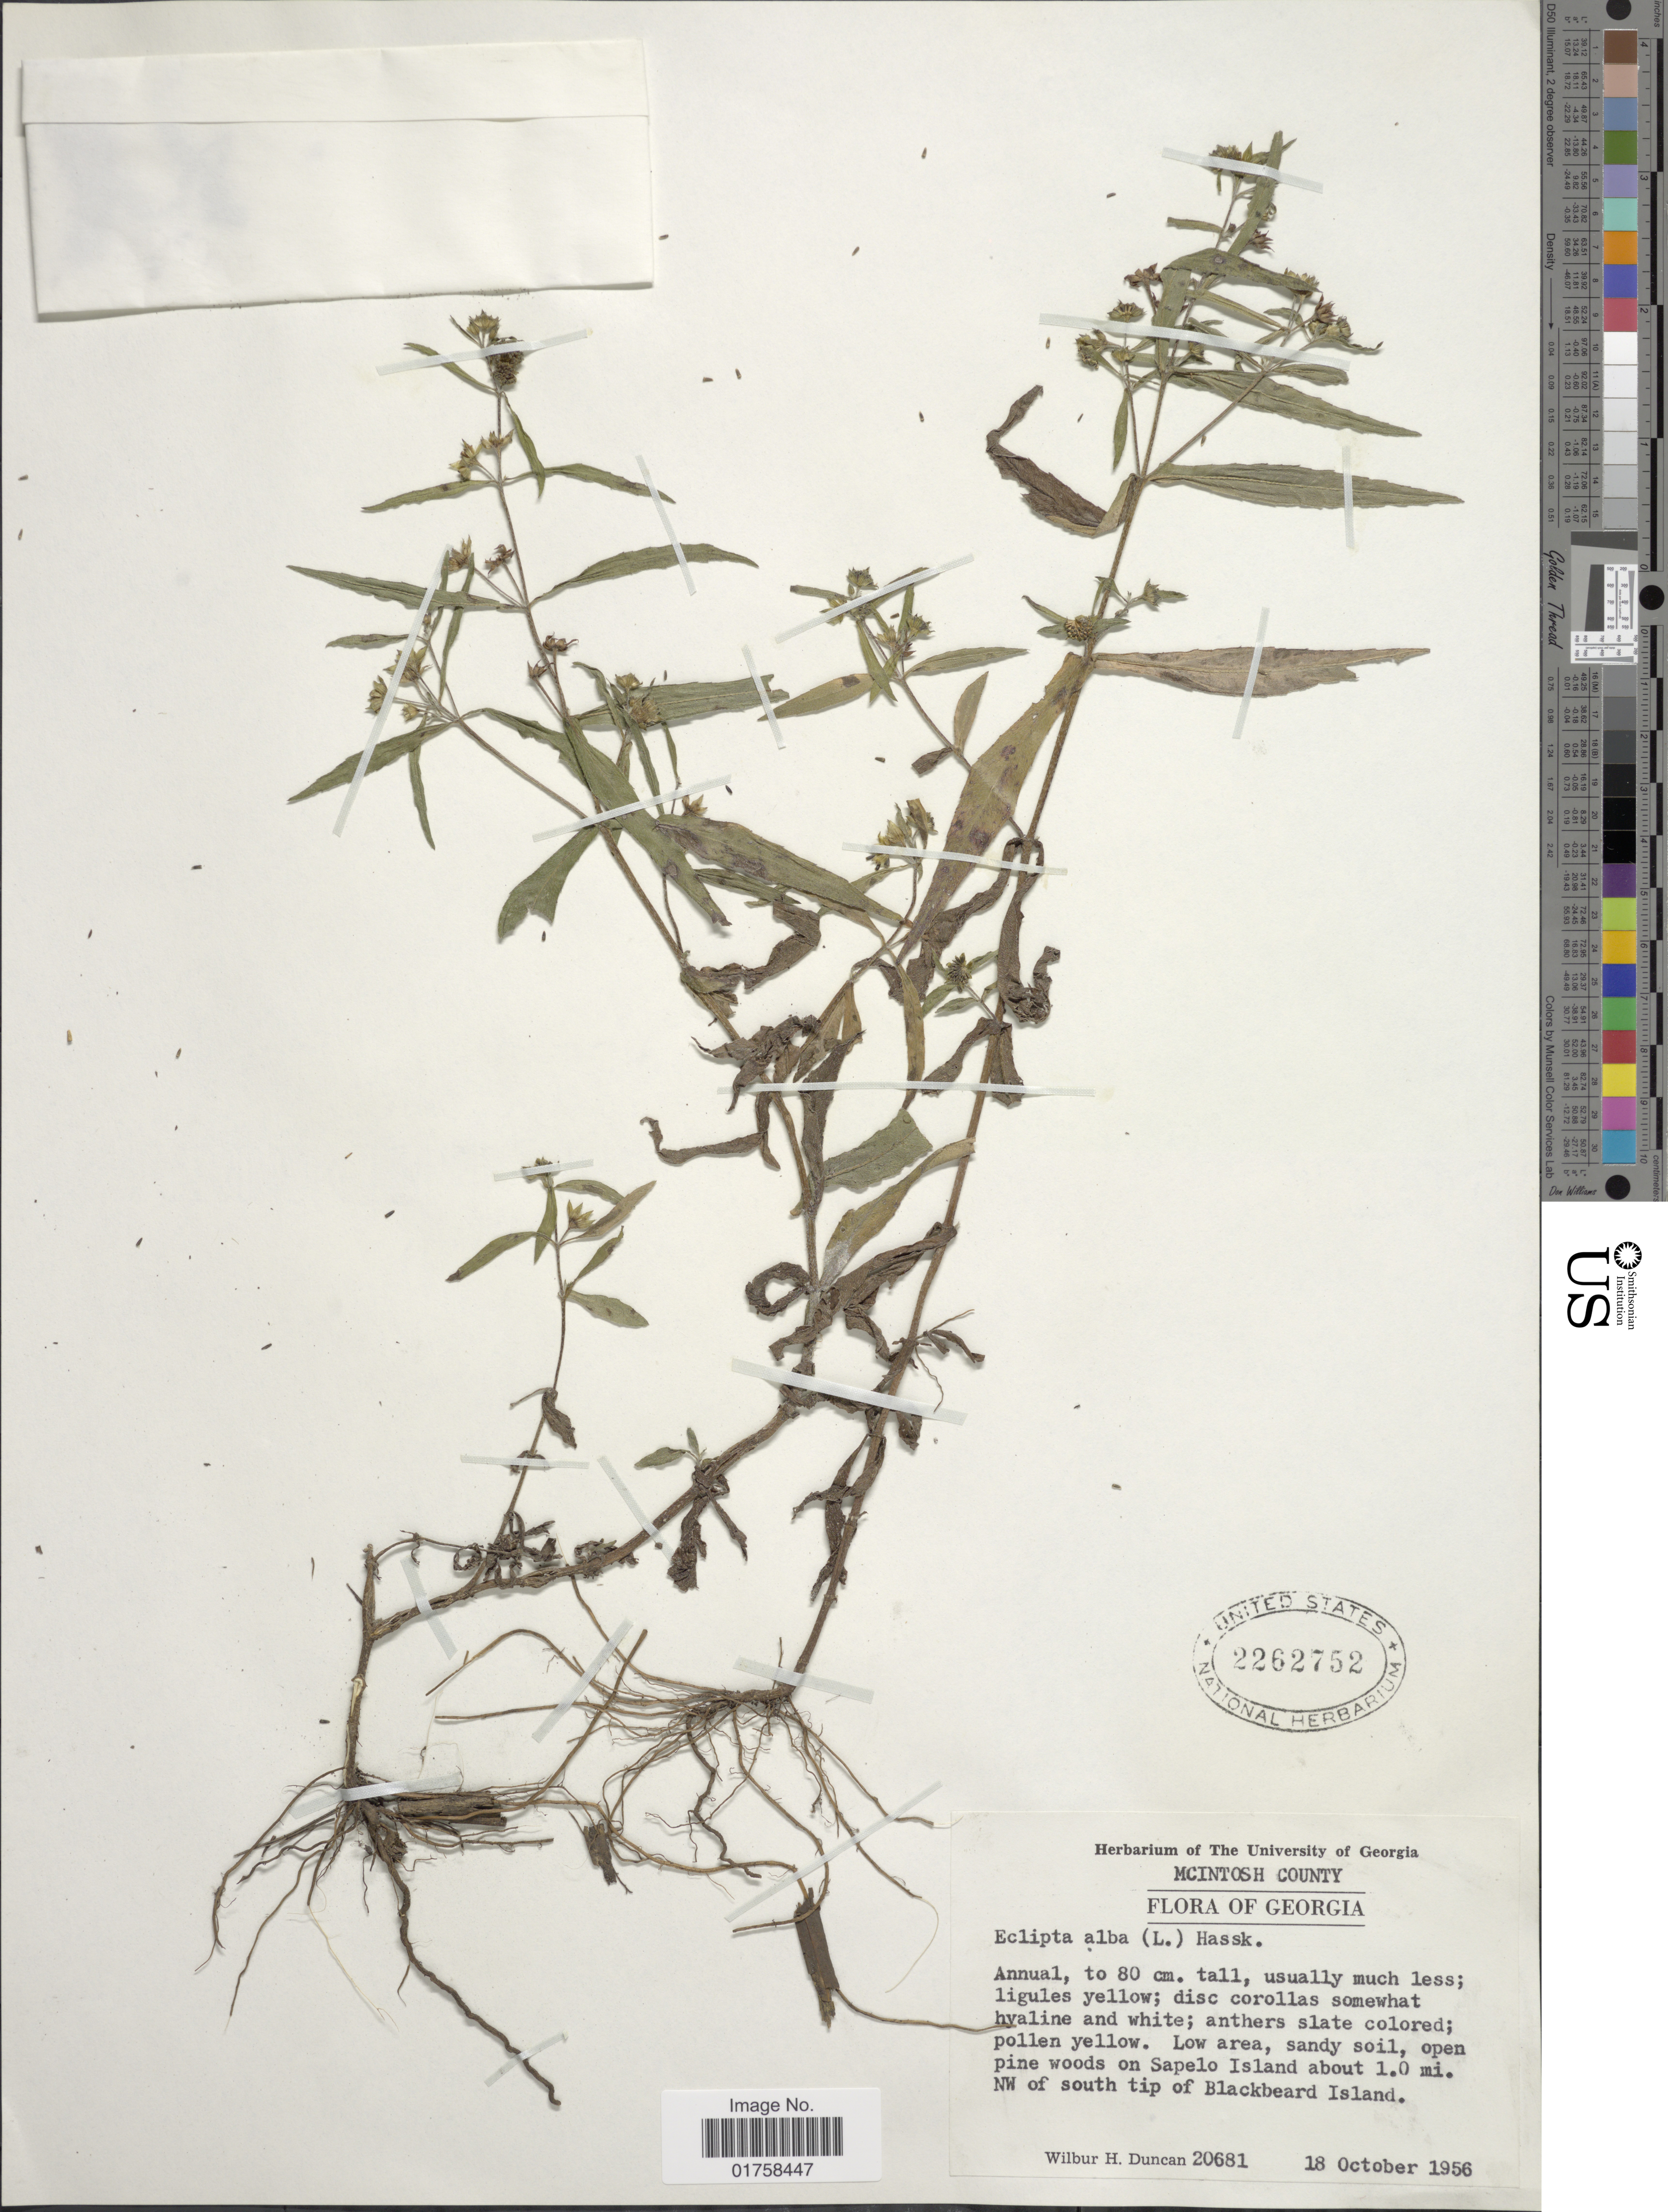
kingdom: Plantae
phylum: Tracheophyta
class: Magnoliopsida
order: Asterales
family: Asteraceae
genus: Eclipta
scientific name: Eclipta alba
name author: (L.) Hassk.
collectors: W. H. Duncan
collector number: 206814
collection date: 1956-10-18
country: United States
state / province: Georgia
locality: Mcintosh County. Georgia. open pine woods on Sapelo Island about 1.0 mi. NW of south tip of Blackbeard Island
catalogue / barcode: US 2262752